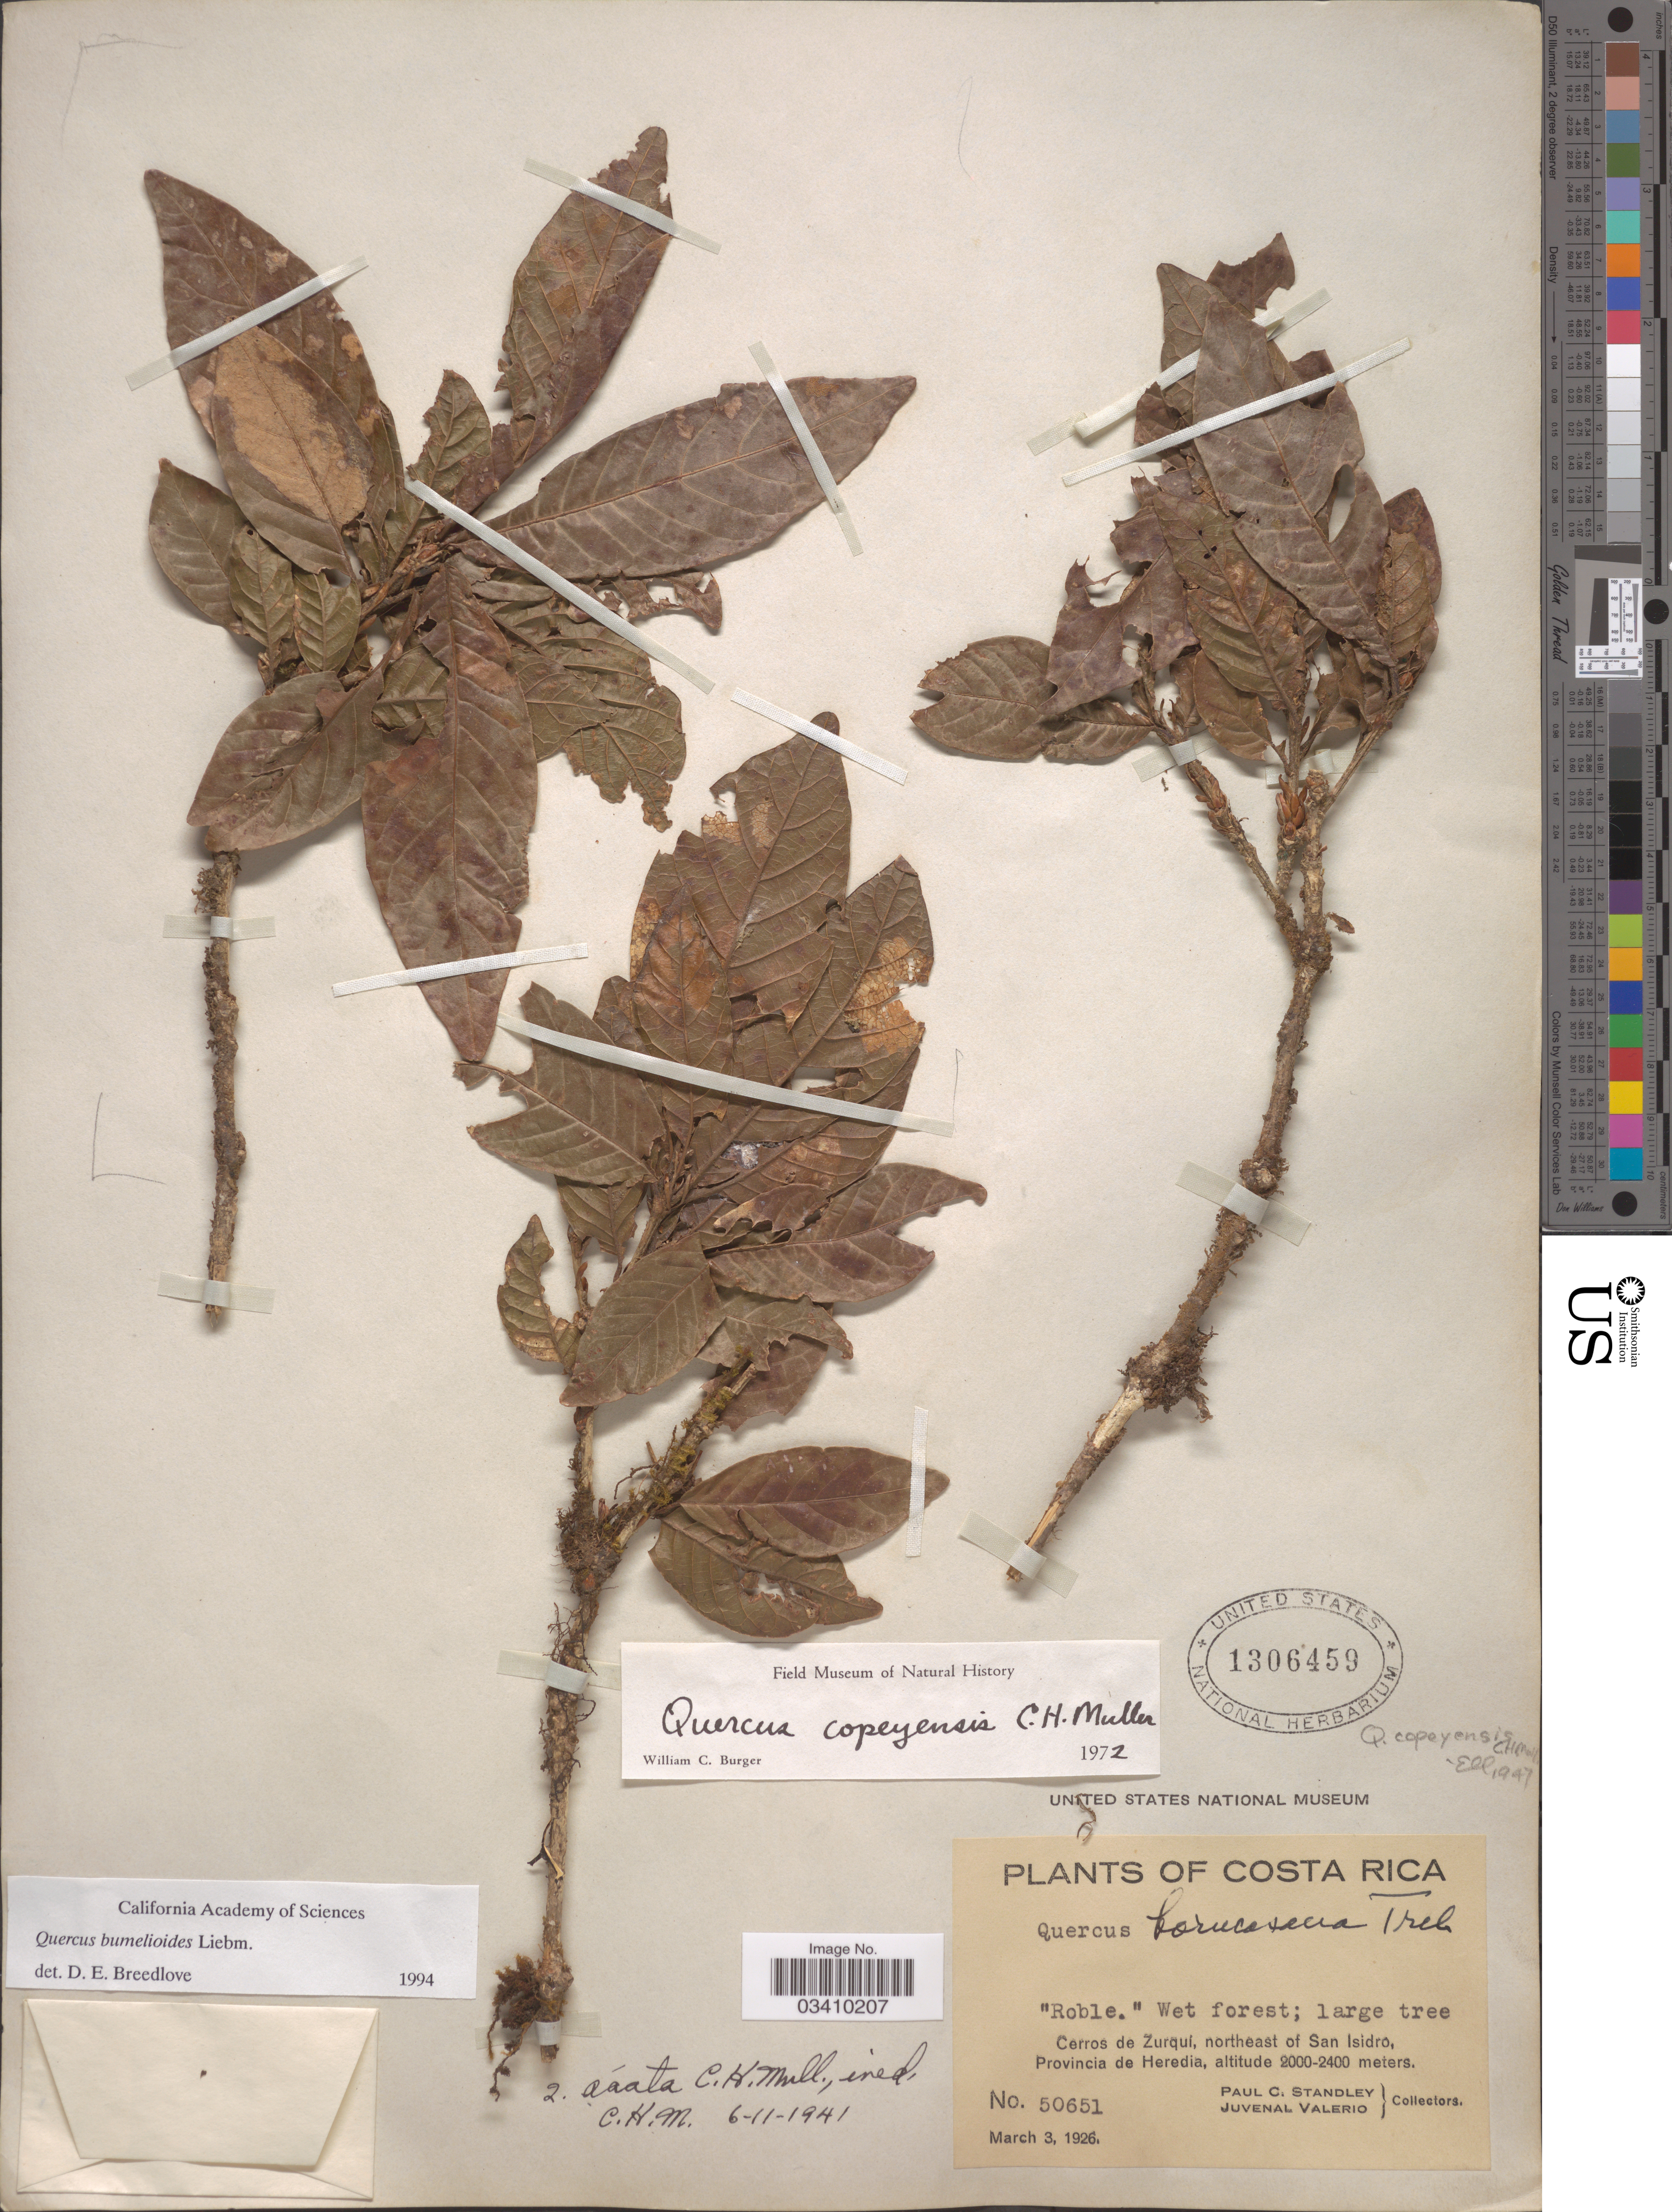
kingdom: Plantae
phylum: Tracheophyta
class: Magnoliopsida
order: Fagales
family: Fagaceae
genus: Quercus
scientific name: Quercus bumelioides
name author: Liebm.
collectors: P. C. Standley & J. Valerio R.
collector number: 50651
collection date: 1926-03-03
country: Costa Rica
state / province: Heredia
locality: Cerros de Zurqui, northeast of San Isidro.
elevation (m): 2000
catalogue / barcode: US 1306459